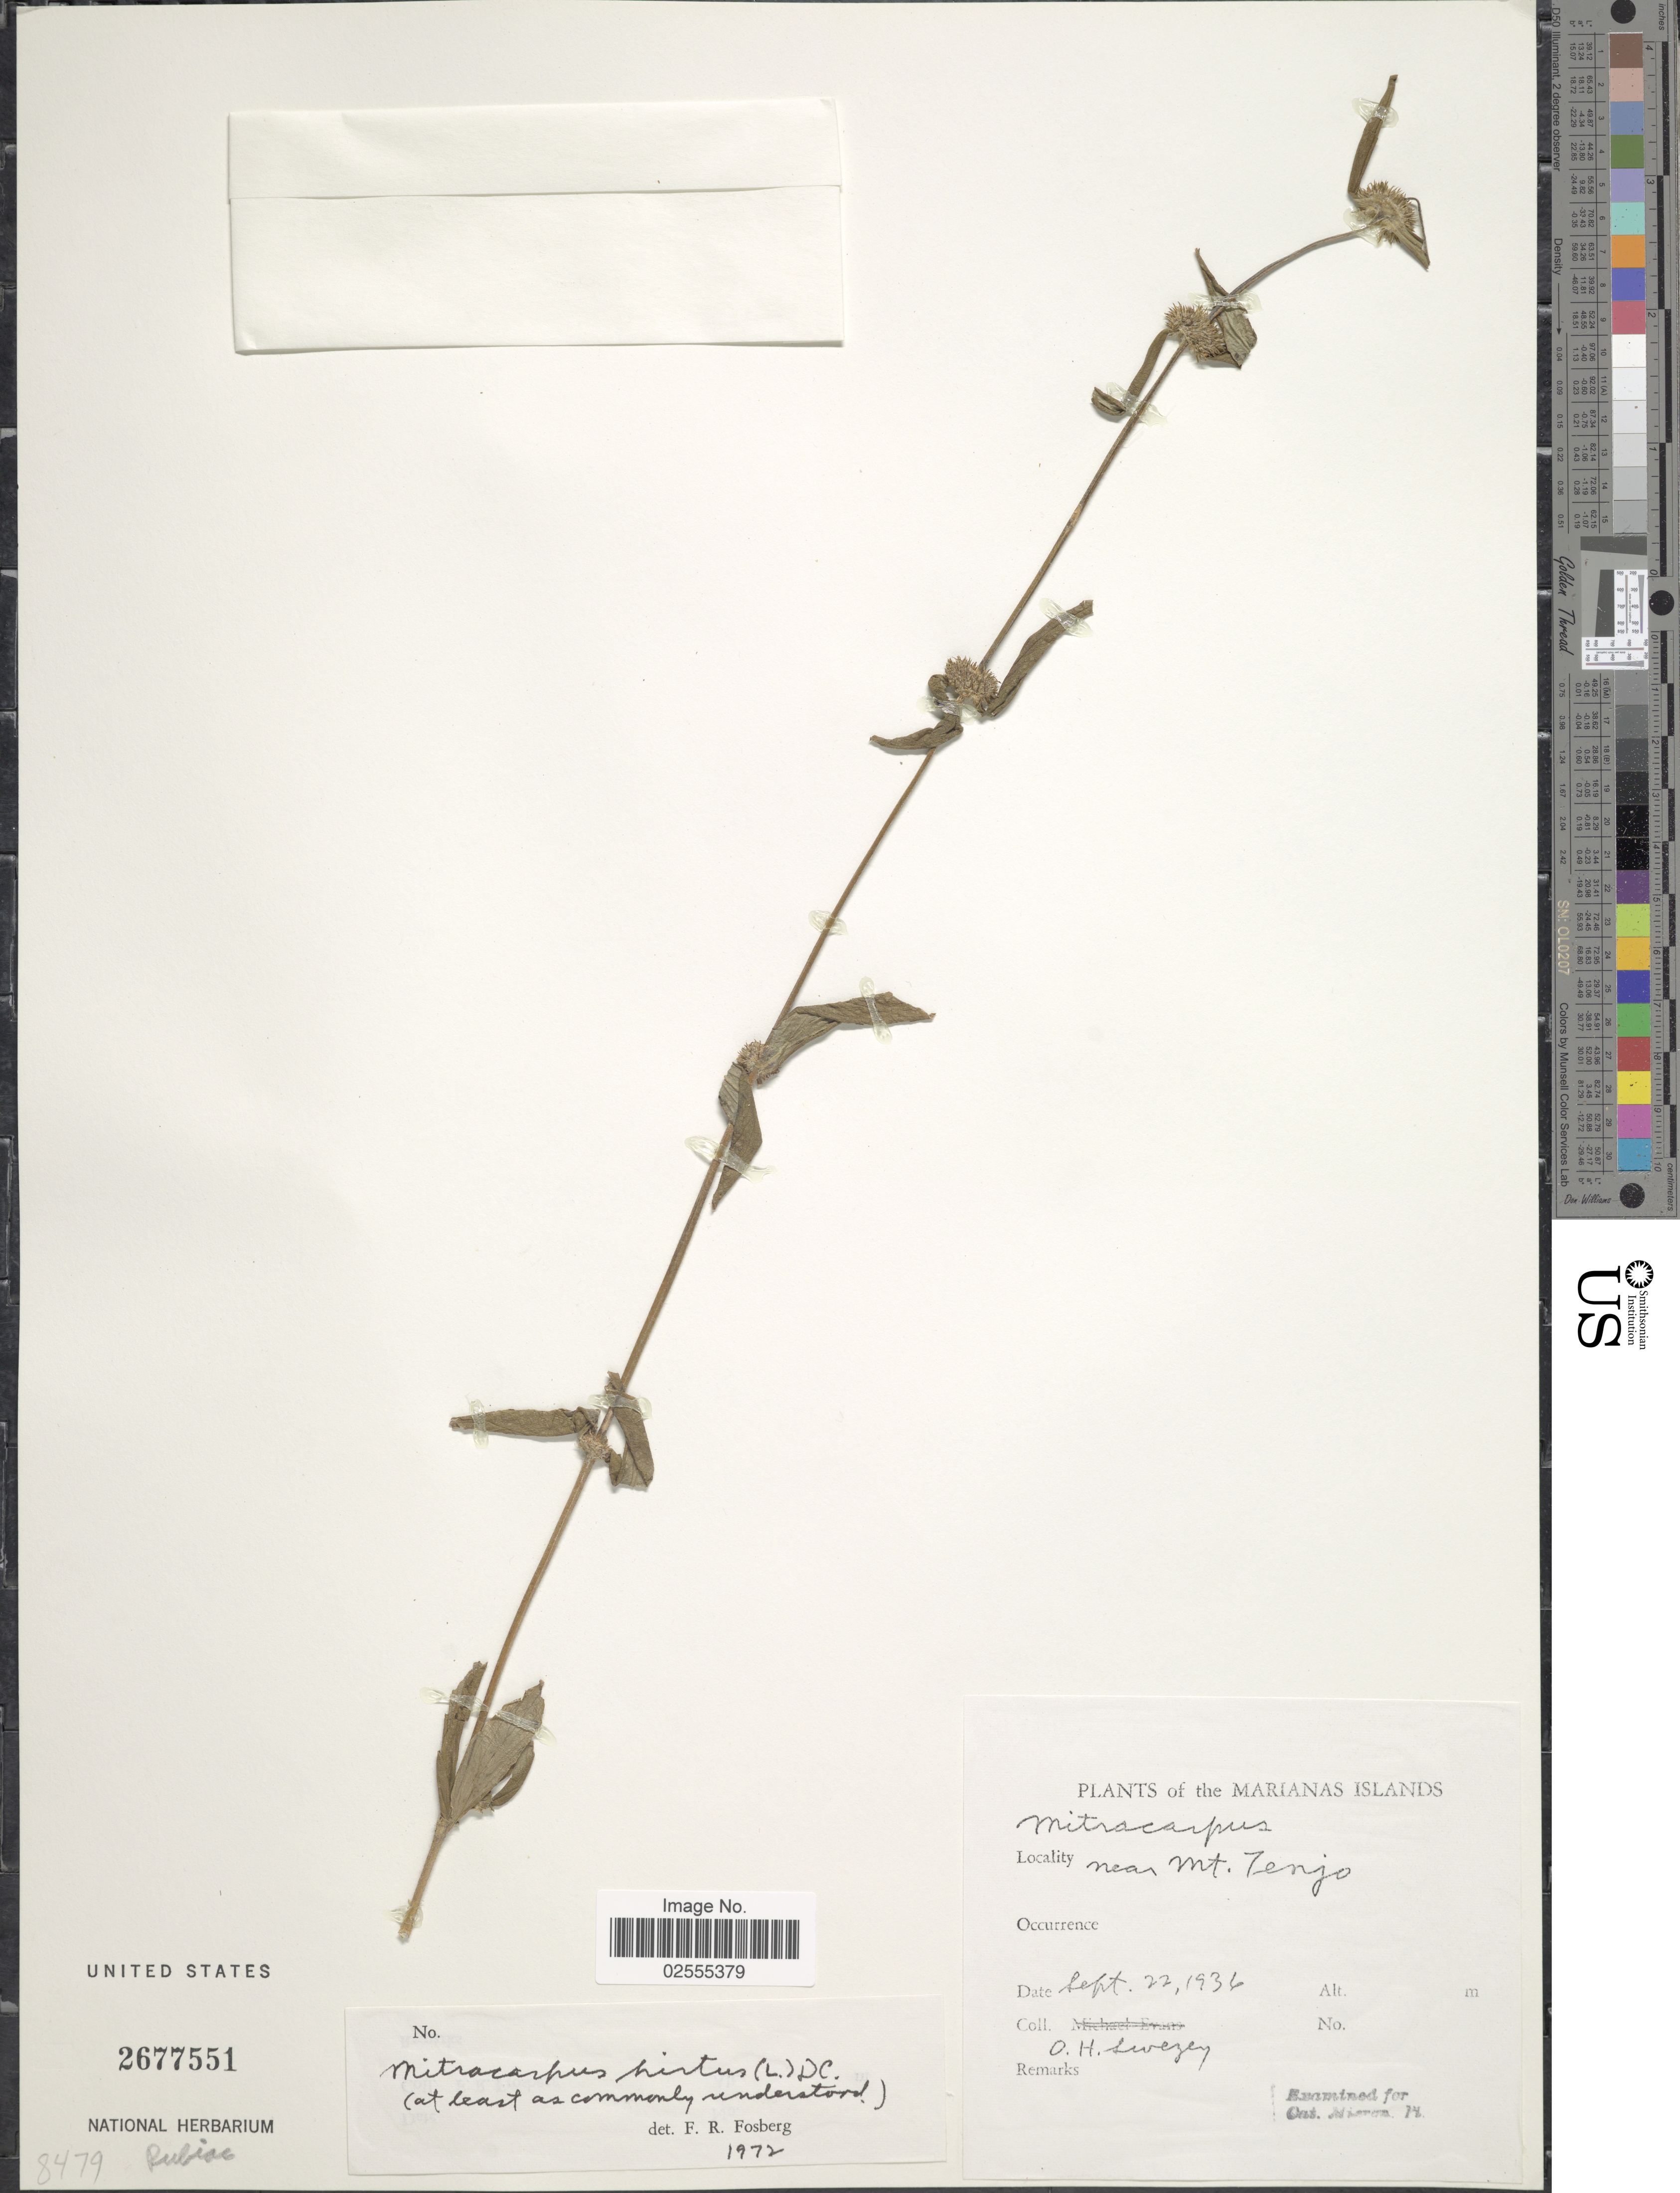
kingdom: Plantae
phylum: Tracheophyta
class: Magnoliopsida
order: Gentianales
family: Rubiaceae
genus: Mitracarpus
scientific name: Mitracarpus hirtus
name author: (L.) DC.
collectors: O. H. Swezey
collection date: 1936-09-22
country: Northern Mariana Islands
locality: Marianans Islands, near Mt. Tenjo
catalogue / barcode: US 2677551